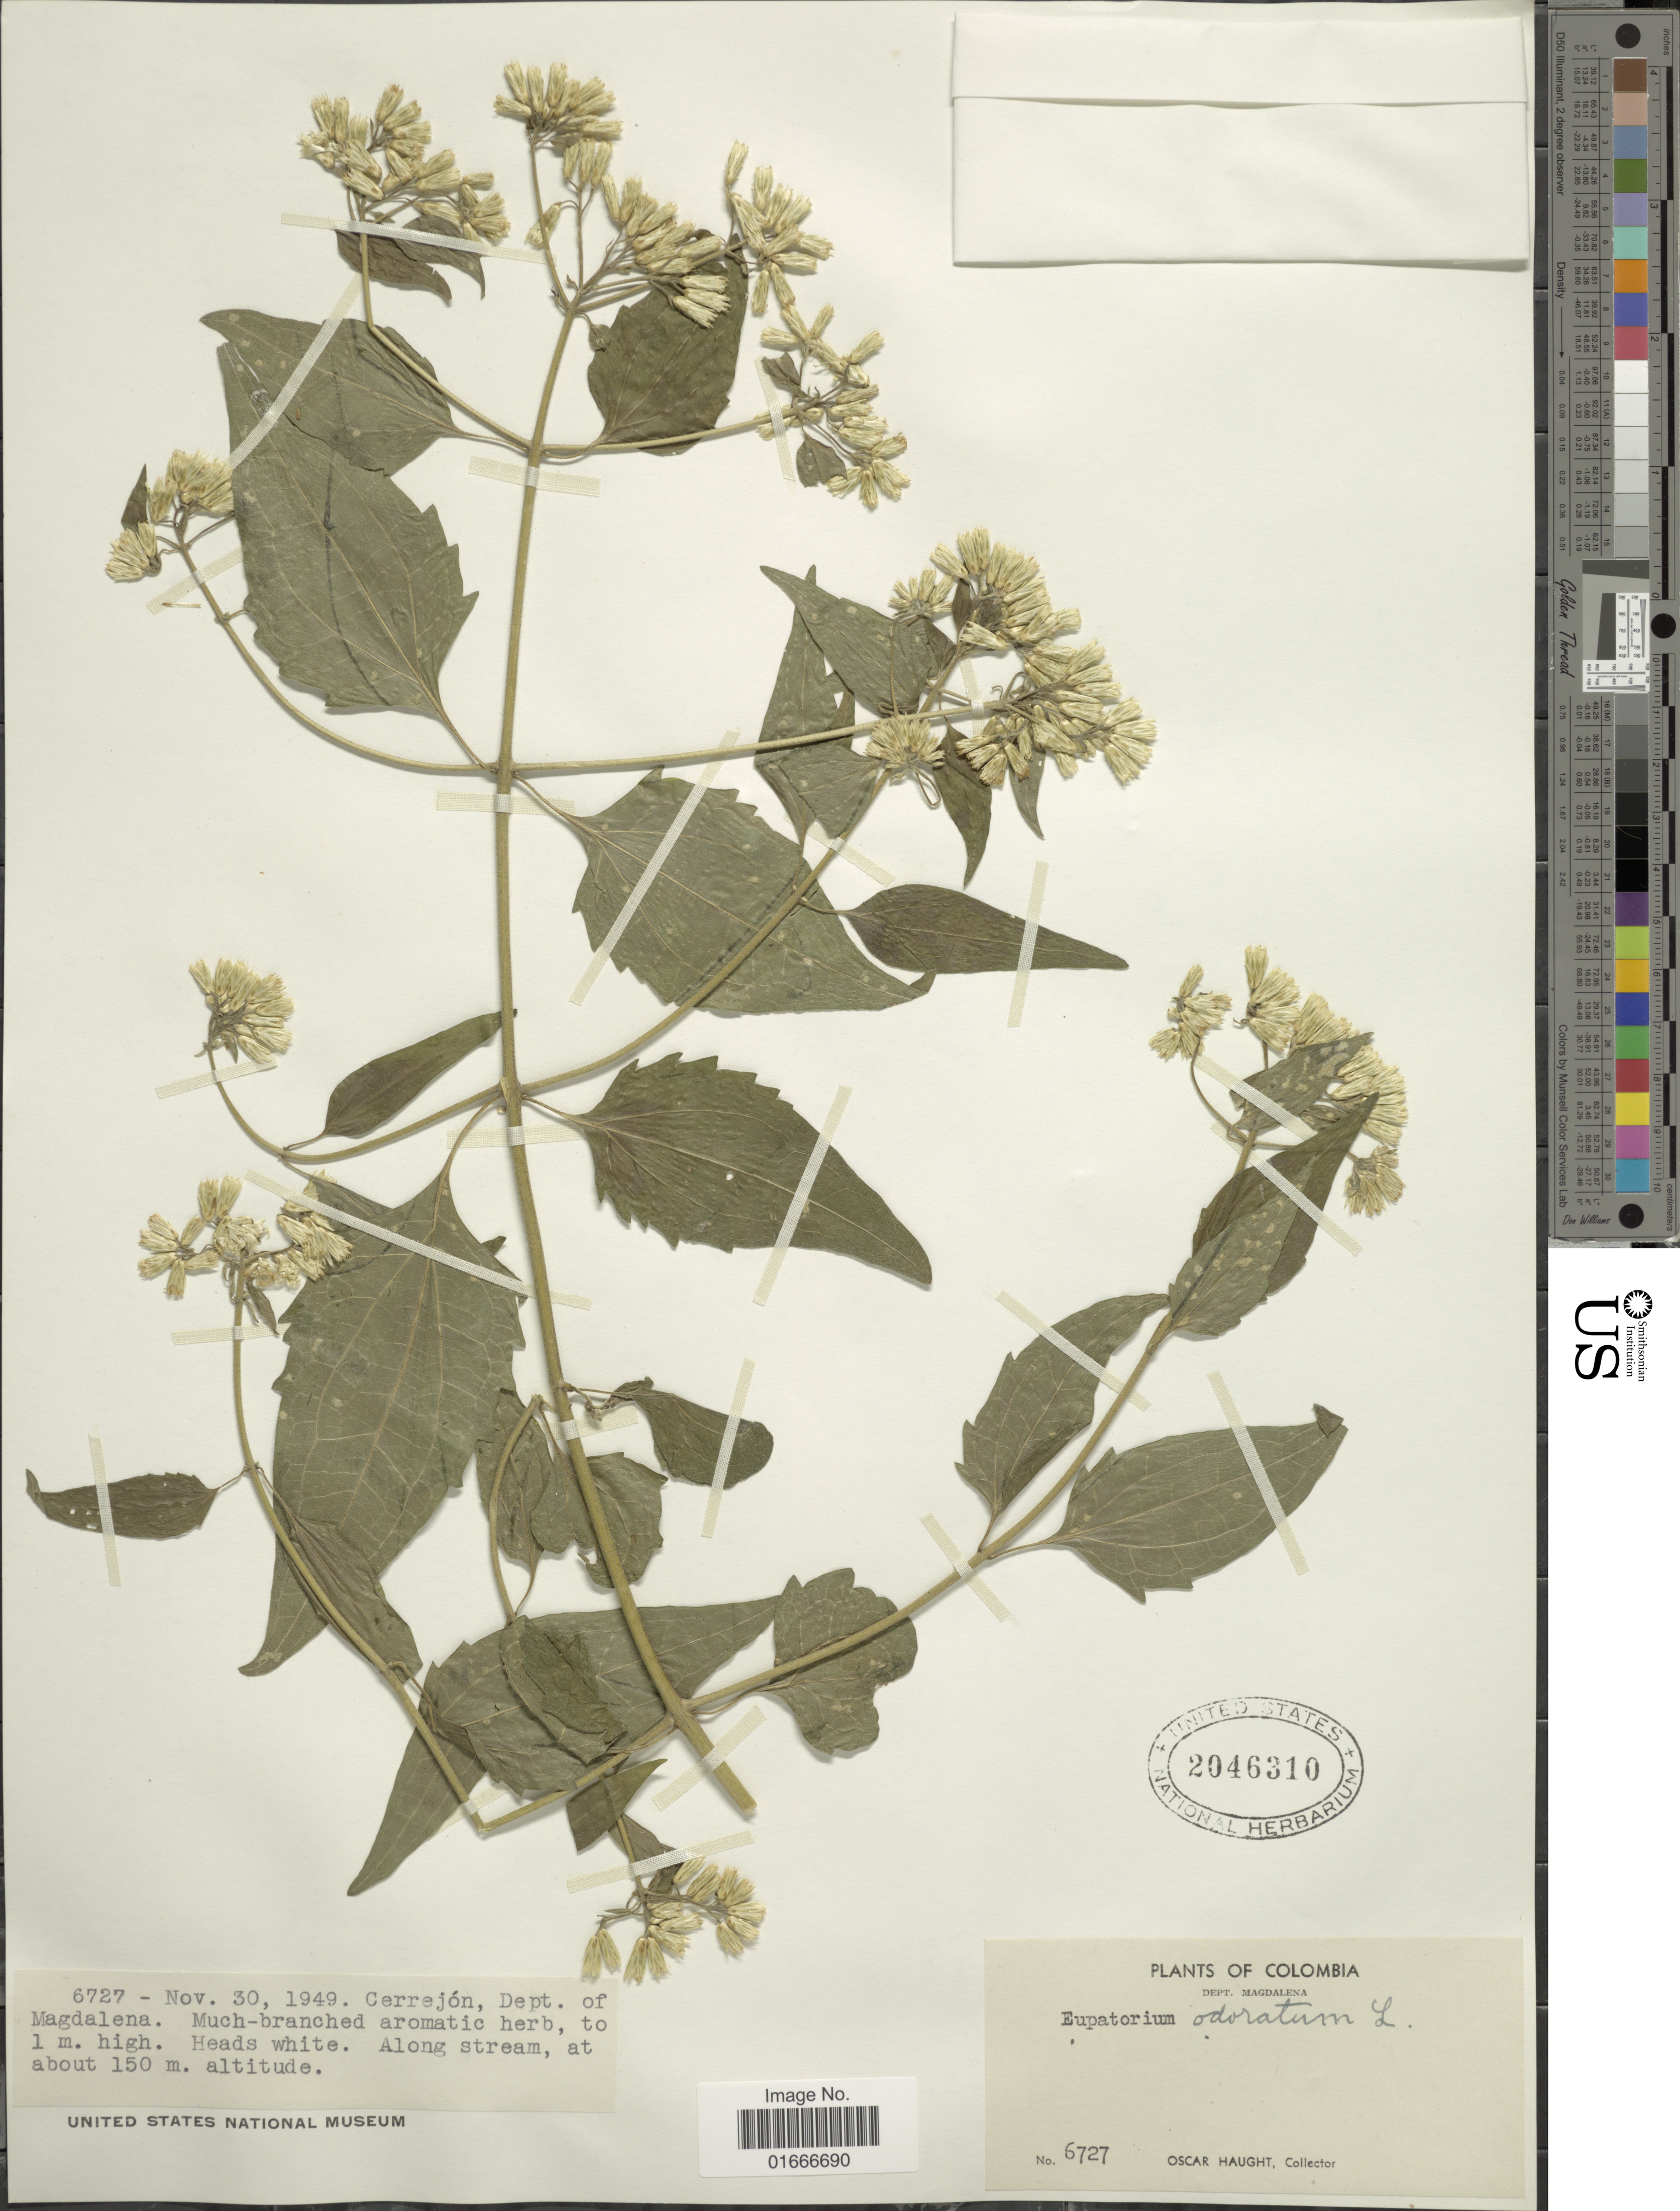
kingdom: Plantae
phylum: Tracheophyta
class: Magnoliopsida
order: Asterales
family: Asteraceae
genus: Chromolaena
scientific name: Chromolaena odorata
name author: (L.) R.M. King & H. Rob.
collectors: O. Haught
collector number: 6727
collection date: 1949-11-30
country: Colombia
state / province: Magdalena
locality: Cerrejon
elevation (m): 150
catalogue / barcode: US 2046310